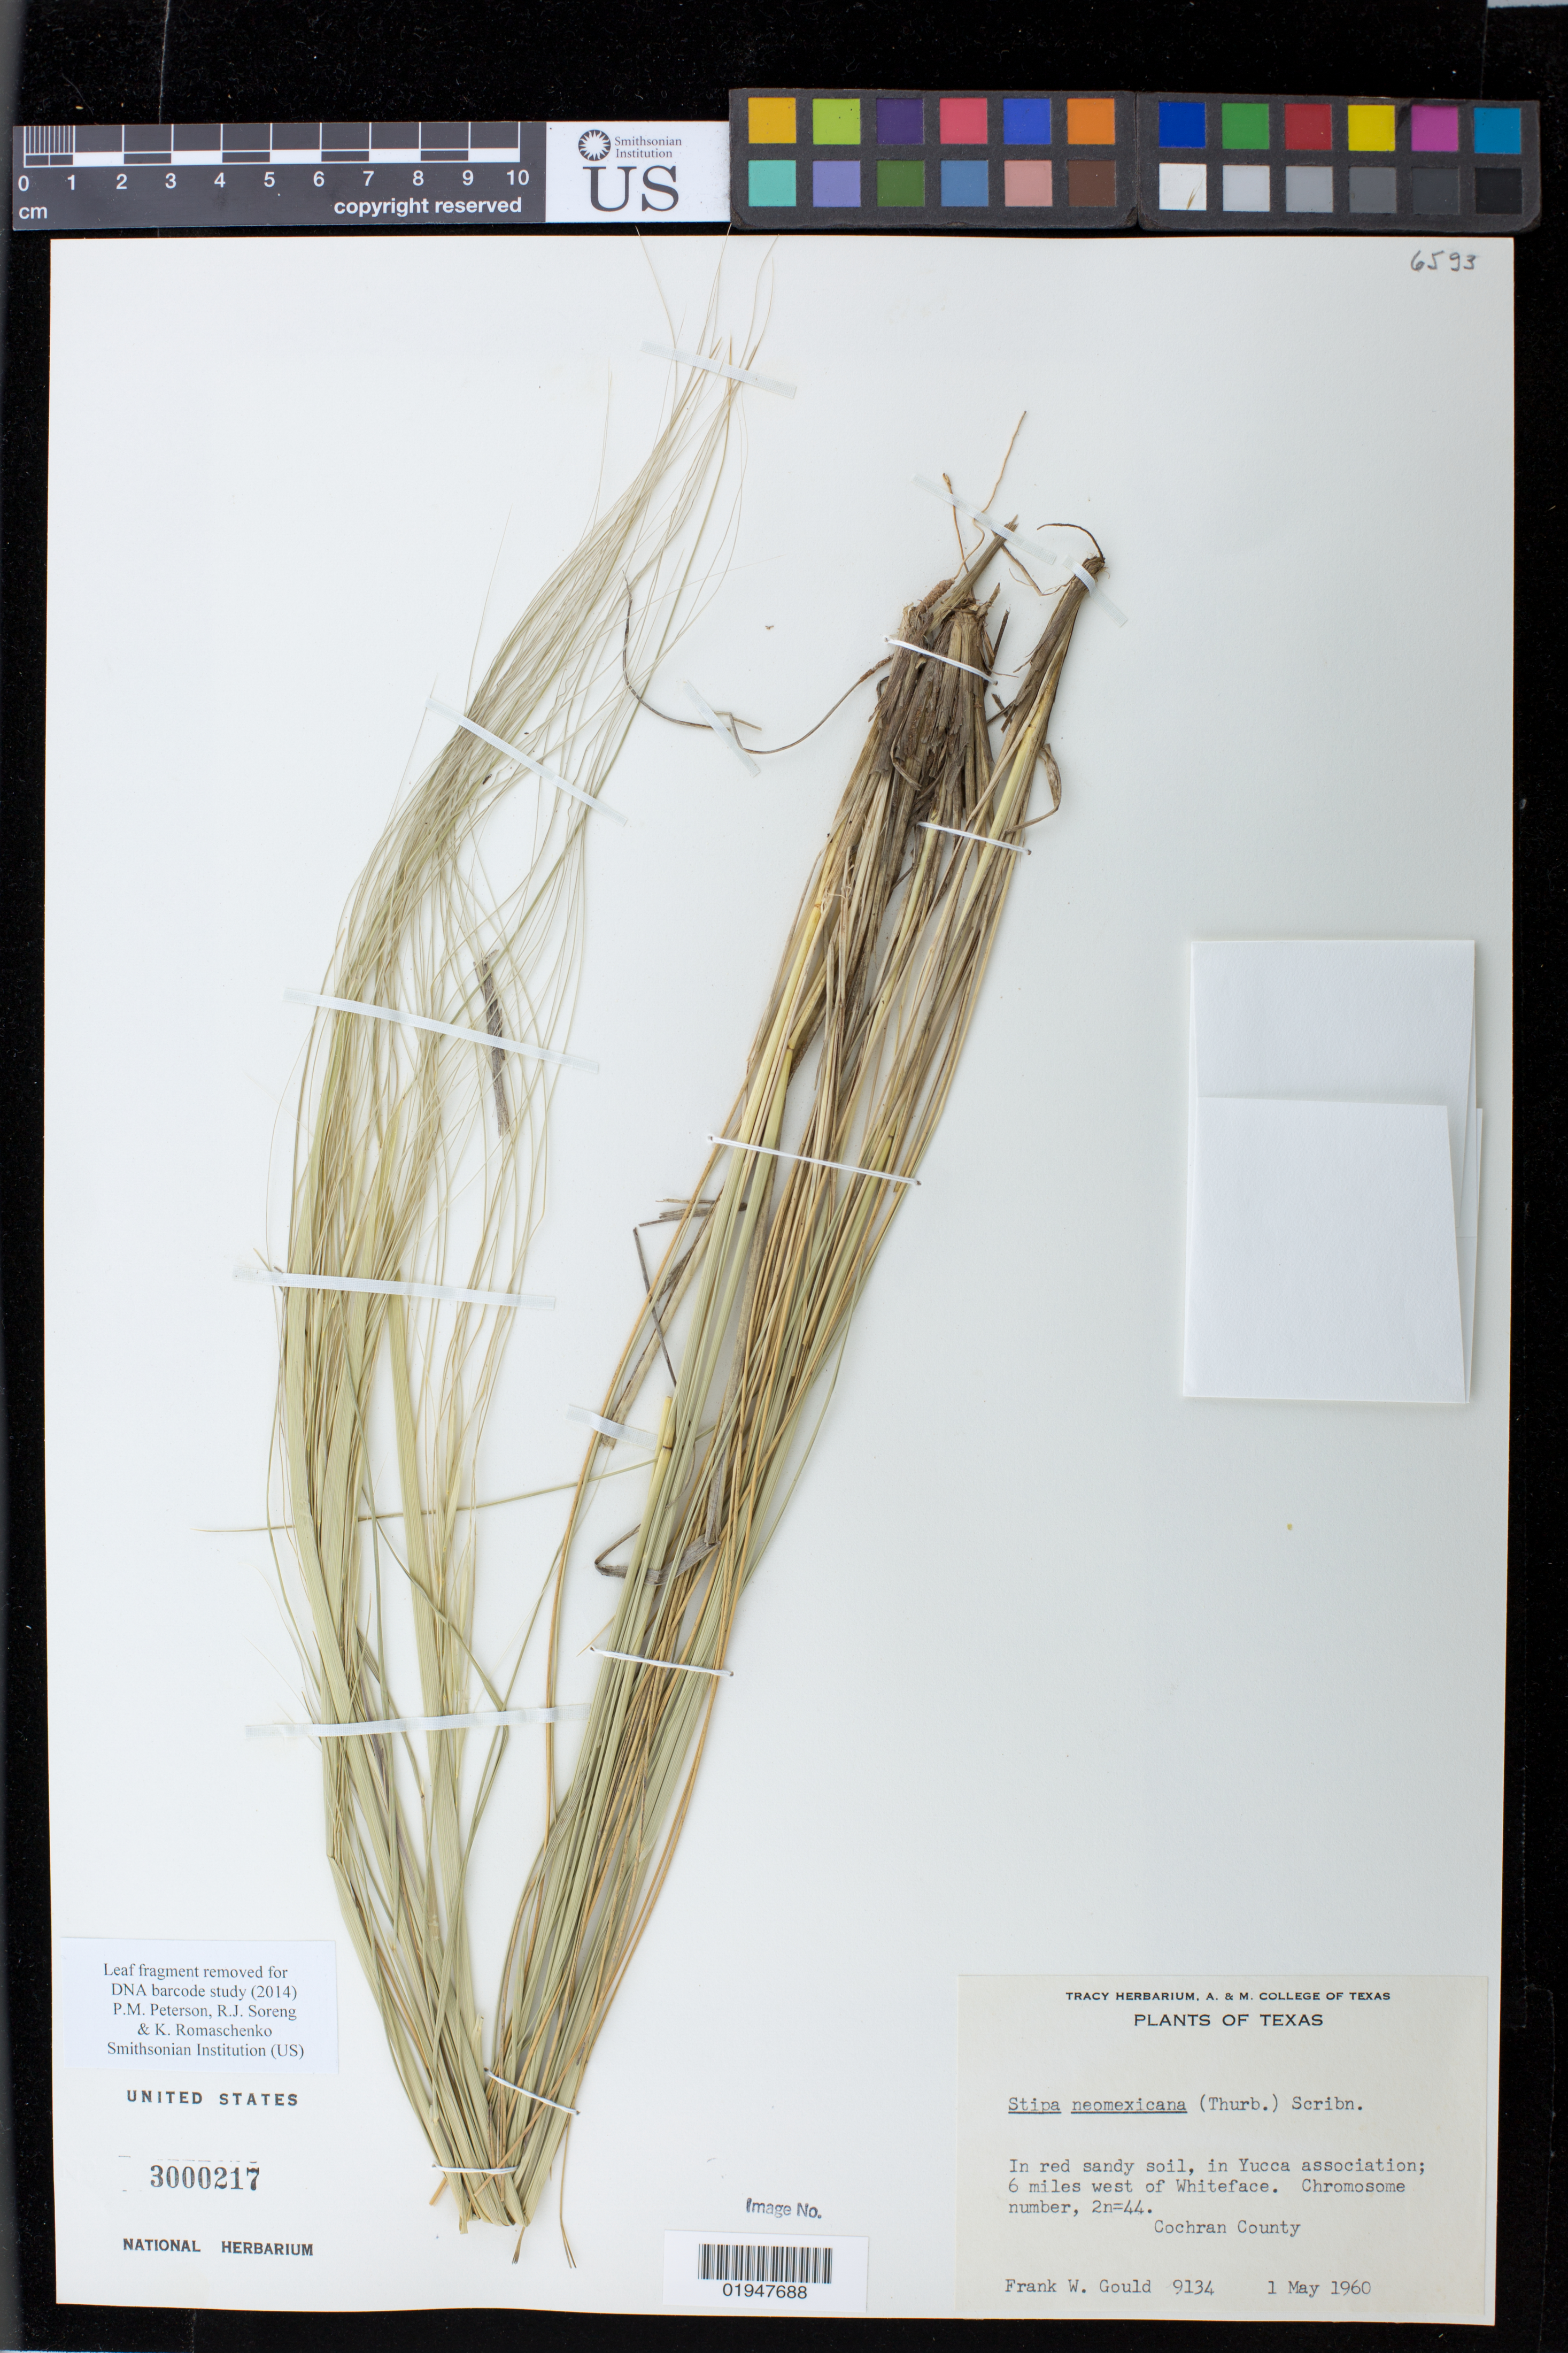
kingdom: Plantae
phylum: Tracheophyta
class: Liliopsida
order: Poales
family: Poaceae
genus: Stipa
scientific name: Stipa neomexicana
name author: (Thurb.) Scribn.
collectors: F. W. Gould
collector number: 9134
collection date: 1960-05-01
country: United States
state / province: Texas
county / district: Cochran County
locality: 6 miles west of Whiteface.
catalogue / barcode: US 3000217